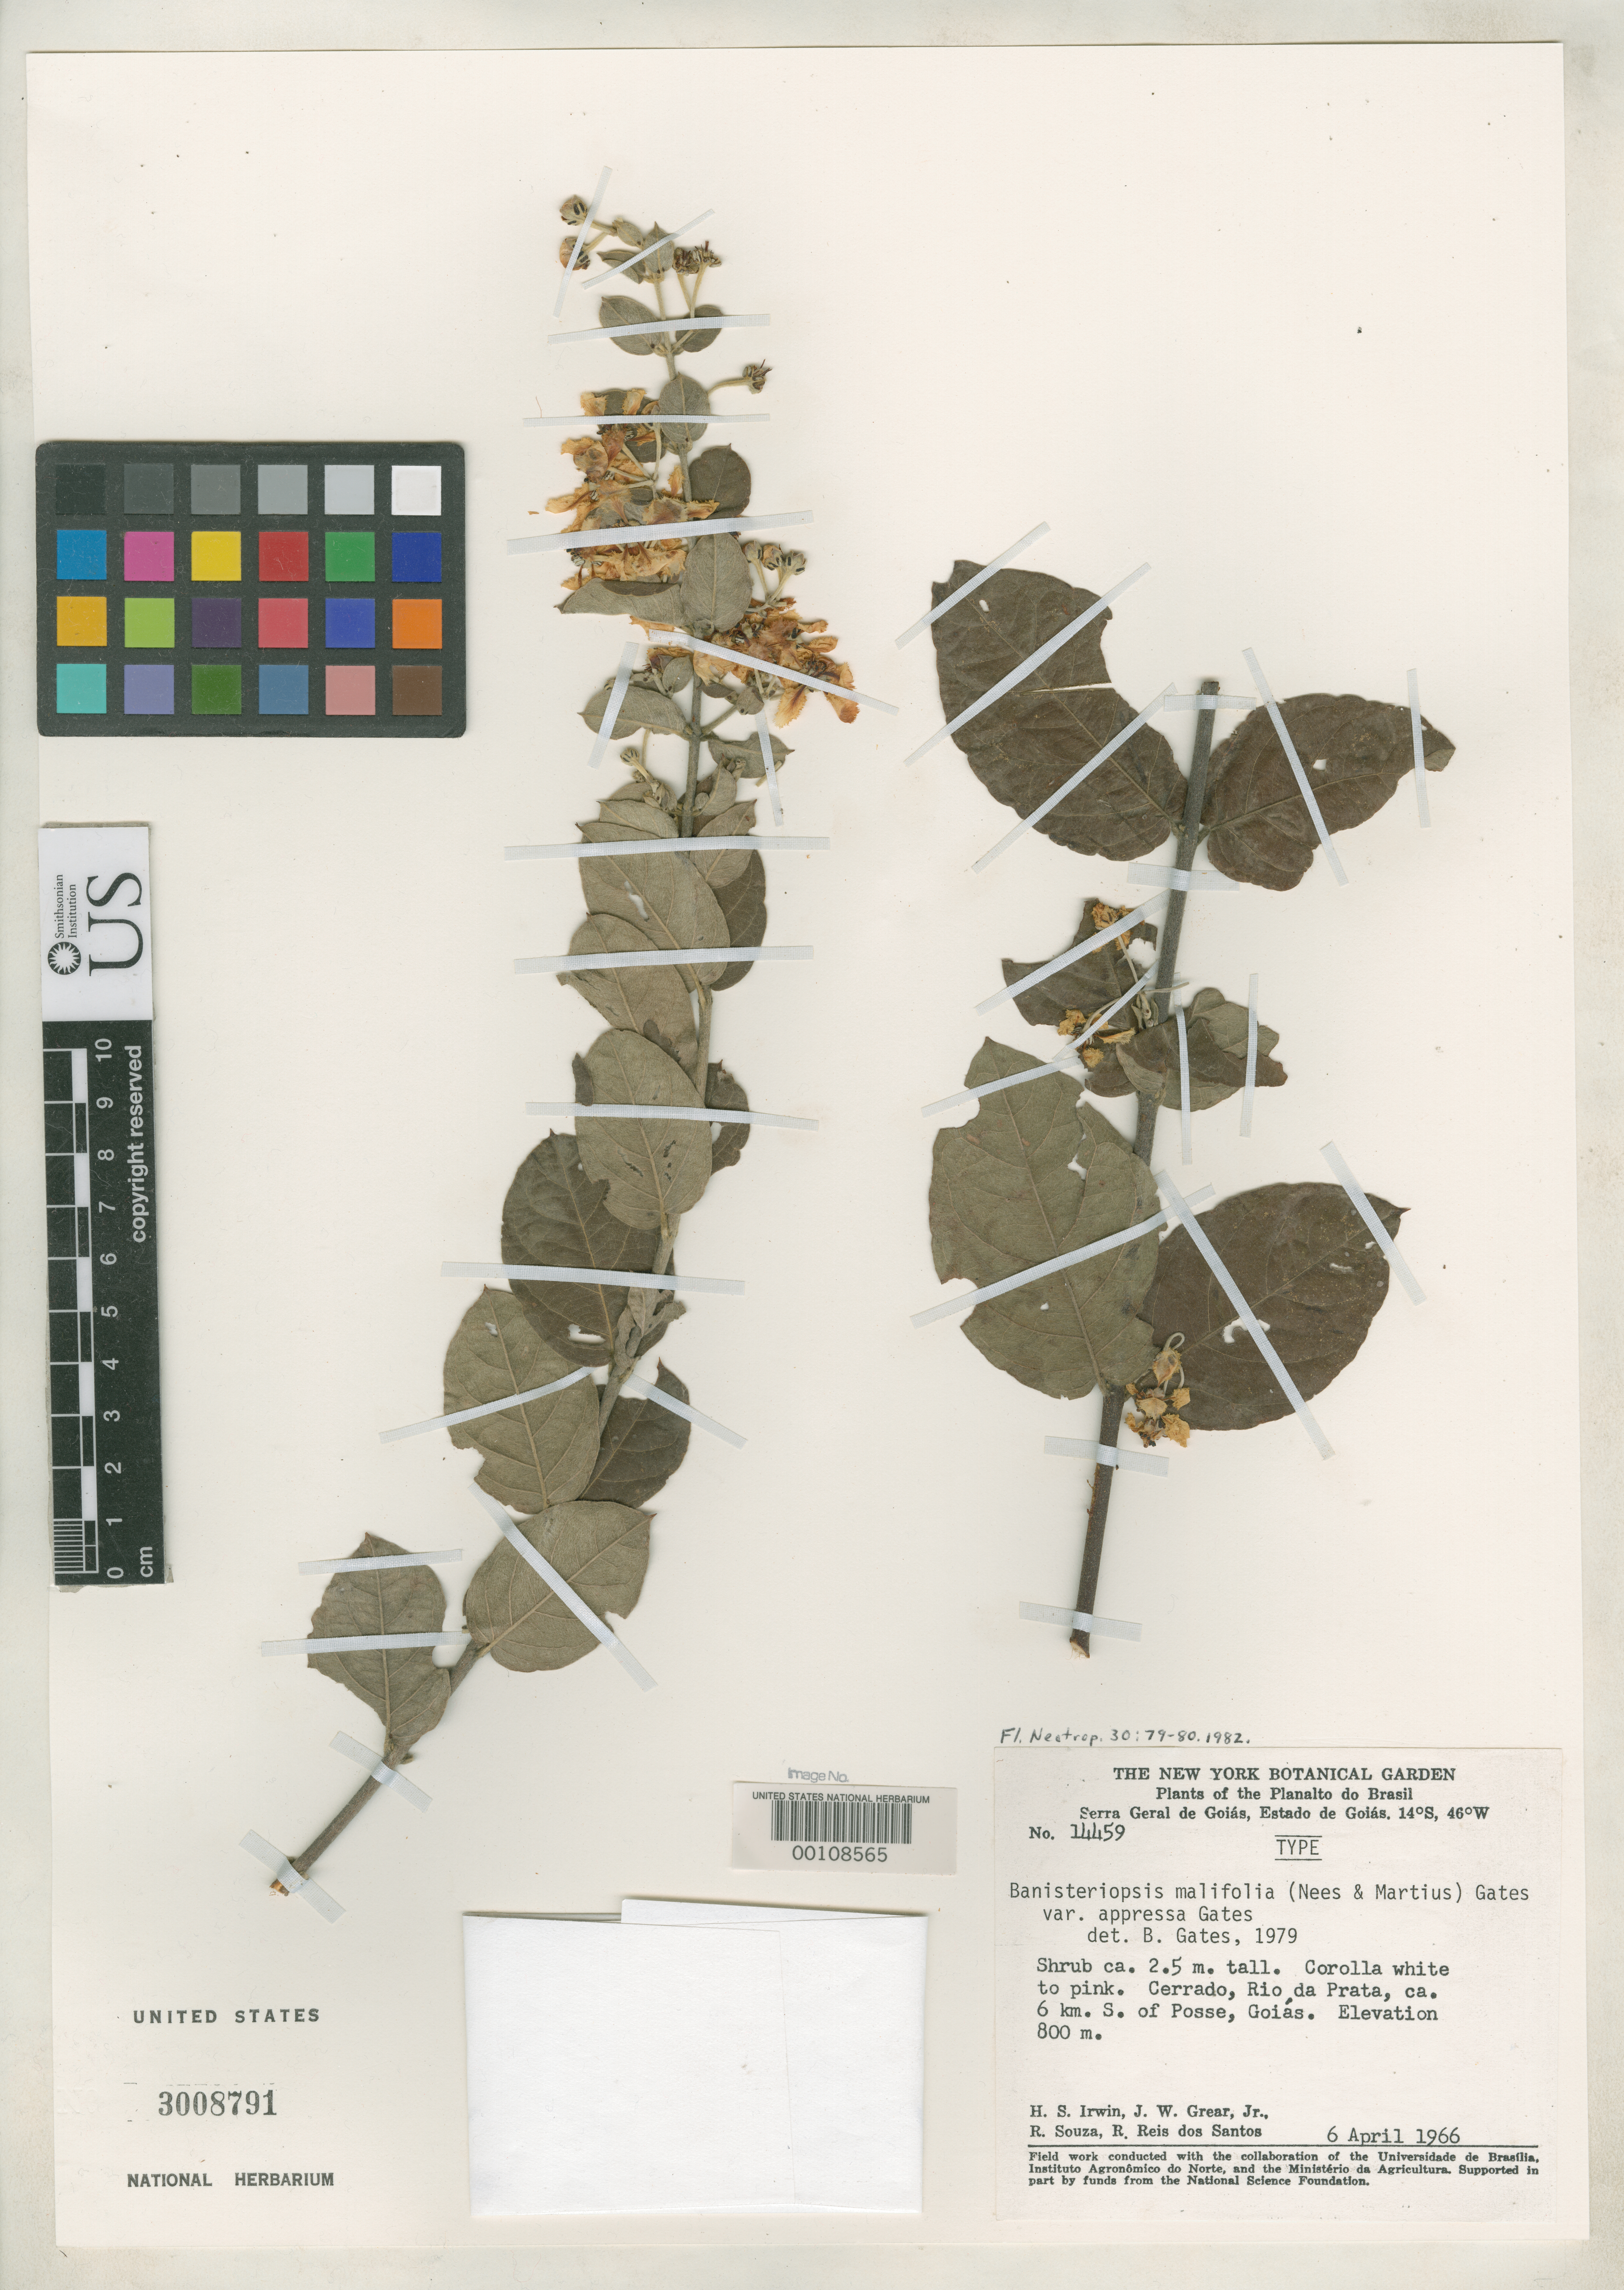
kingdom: Plantae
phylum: Tracheophyta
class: Magnoliopsida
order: Malpighiales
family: Malpighiaceae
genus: Banisteriopsis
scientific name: Banisteriopsis malifolia var. appressa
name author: B. Gates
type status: Isotype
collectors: H. Irwin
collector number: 14459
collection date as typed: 06 Apr 1966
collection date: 1966-04-06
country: Brazil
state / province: Goiás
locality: Serra Geral de Goias, Cerrado, Rio da Prata, 6 km S of Posse; alt. 800 m.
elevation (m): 800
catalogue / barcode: US 3008791